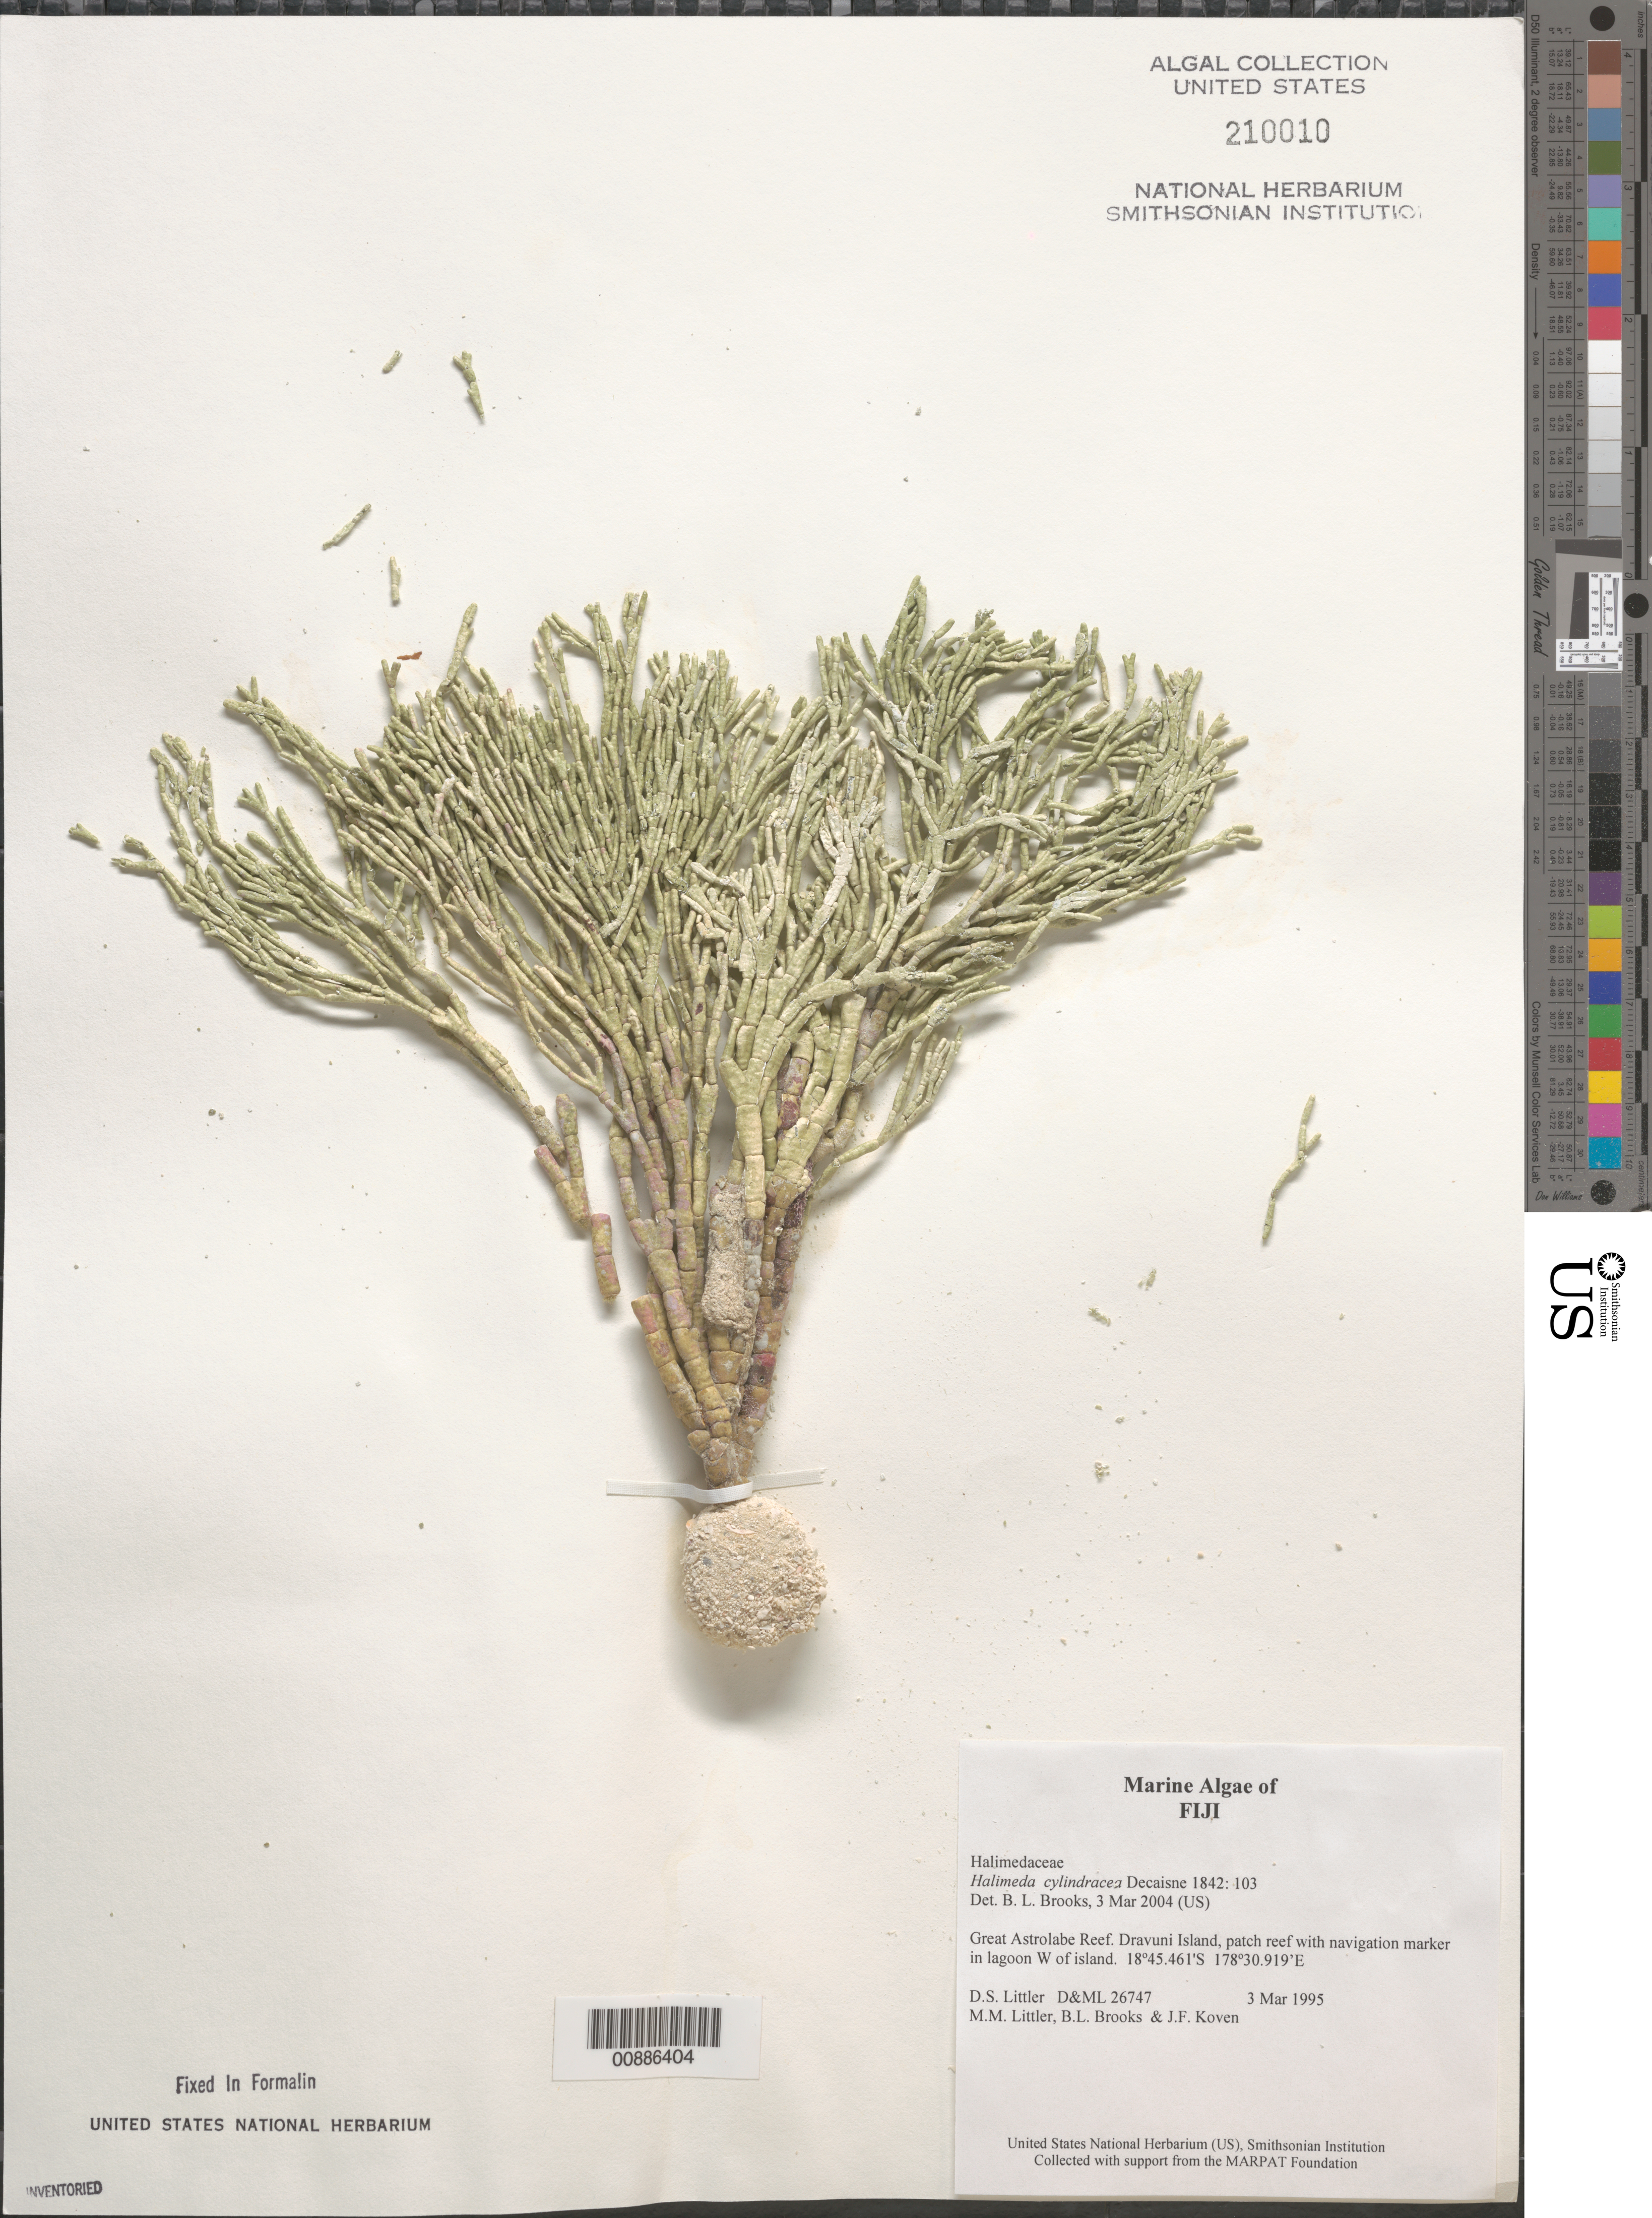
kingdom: Plantae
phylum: Chlorophyta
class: Ulvophyceae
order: Bryopsidales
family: Halimedaceae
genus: Halimeda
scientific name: Halimeda cylindracea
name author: Decne.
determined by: Brooks, B. L., (BOT), Smithsonian Institution - National Museum of Natural History (UNITED STATES)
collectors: D. S. Littler, M. M. Littler, B. Brooks & J. Koven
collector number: D&ML 26747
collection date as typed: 03 Mar 1995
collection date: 1995-03-03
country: Fiji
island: Dravuni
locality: Great Astrolabe Reef, patch reef with navigation marker in lagoon west of island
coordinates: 18 45.461'S, 178 30.919'E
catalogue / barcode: US 210010